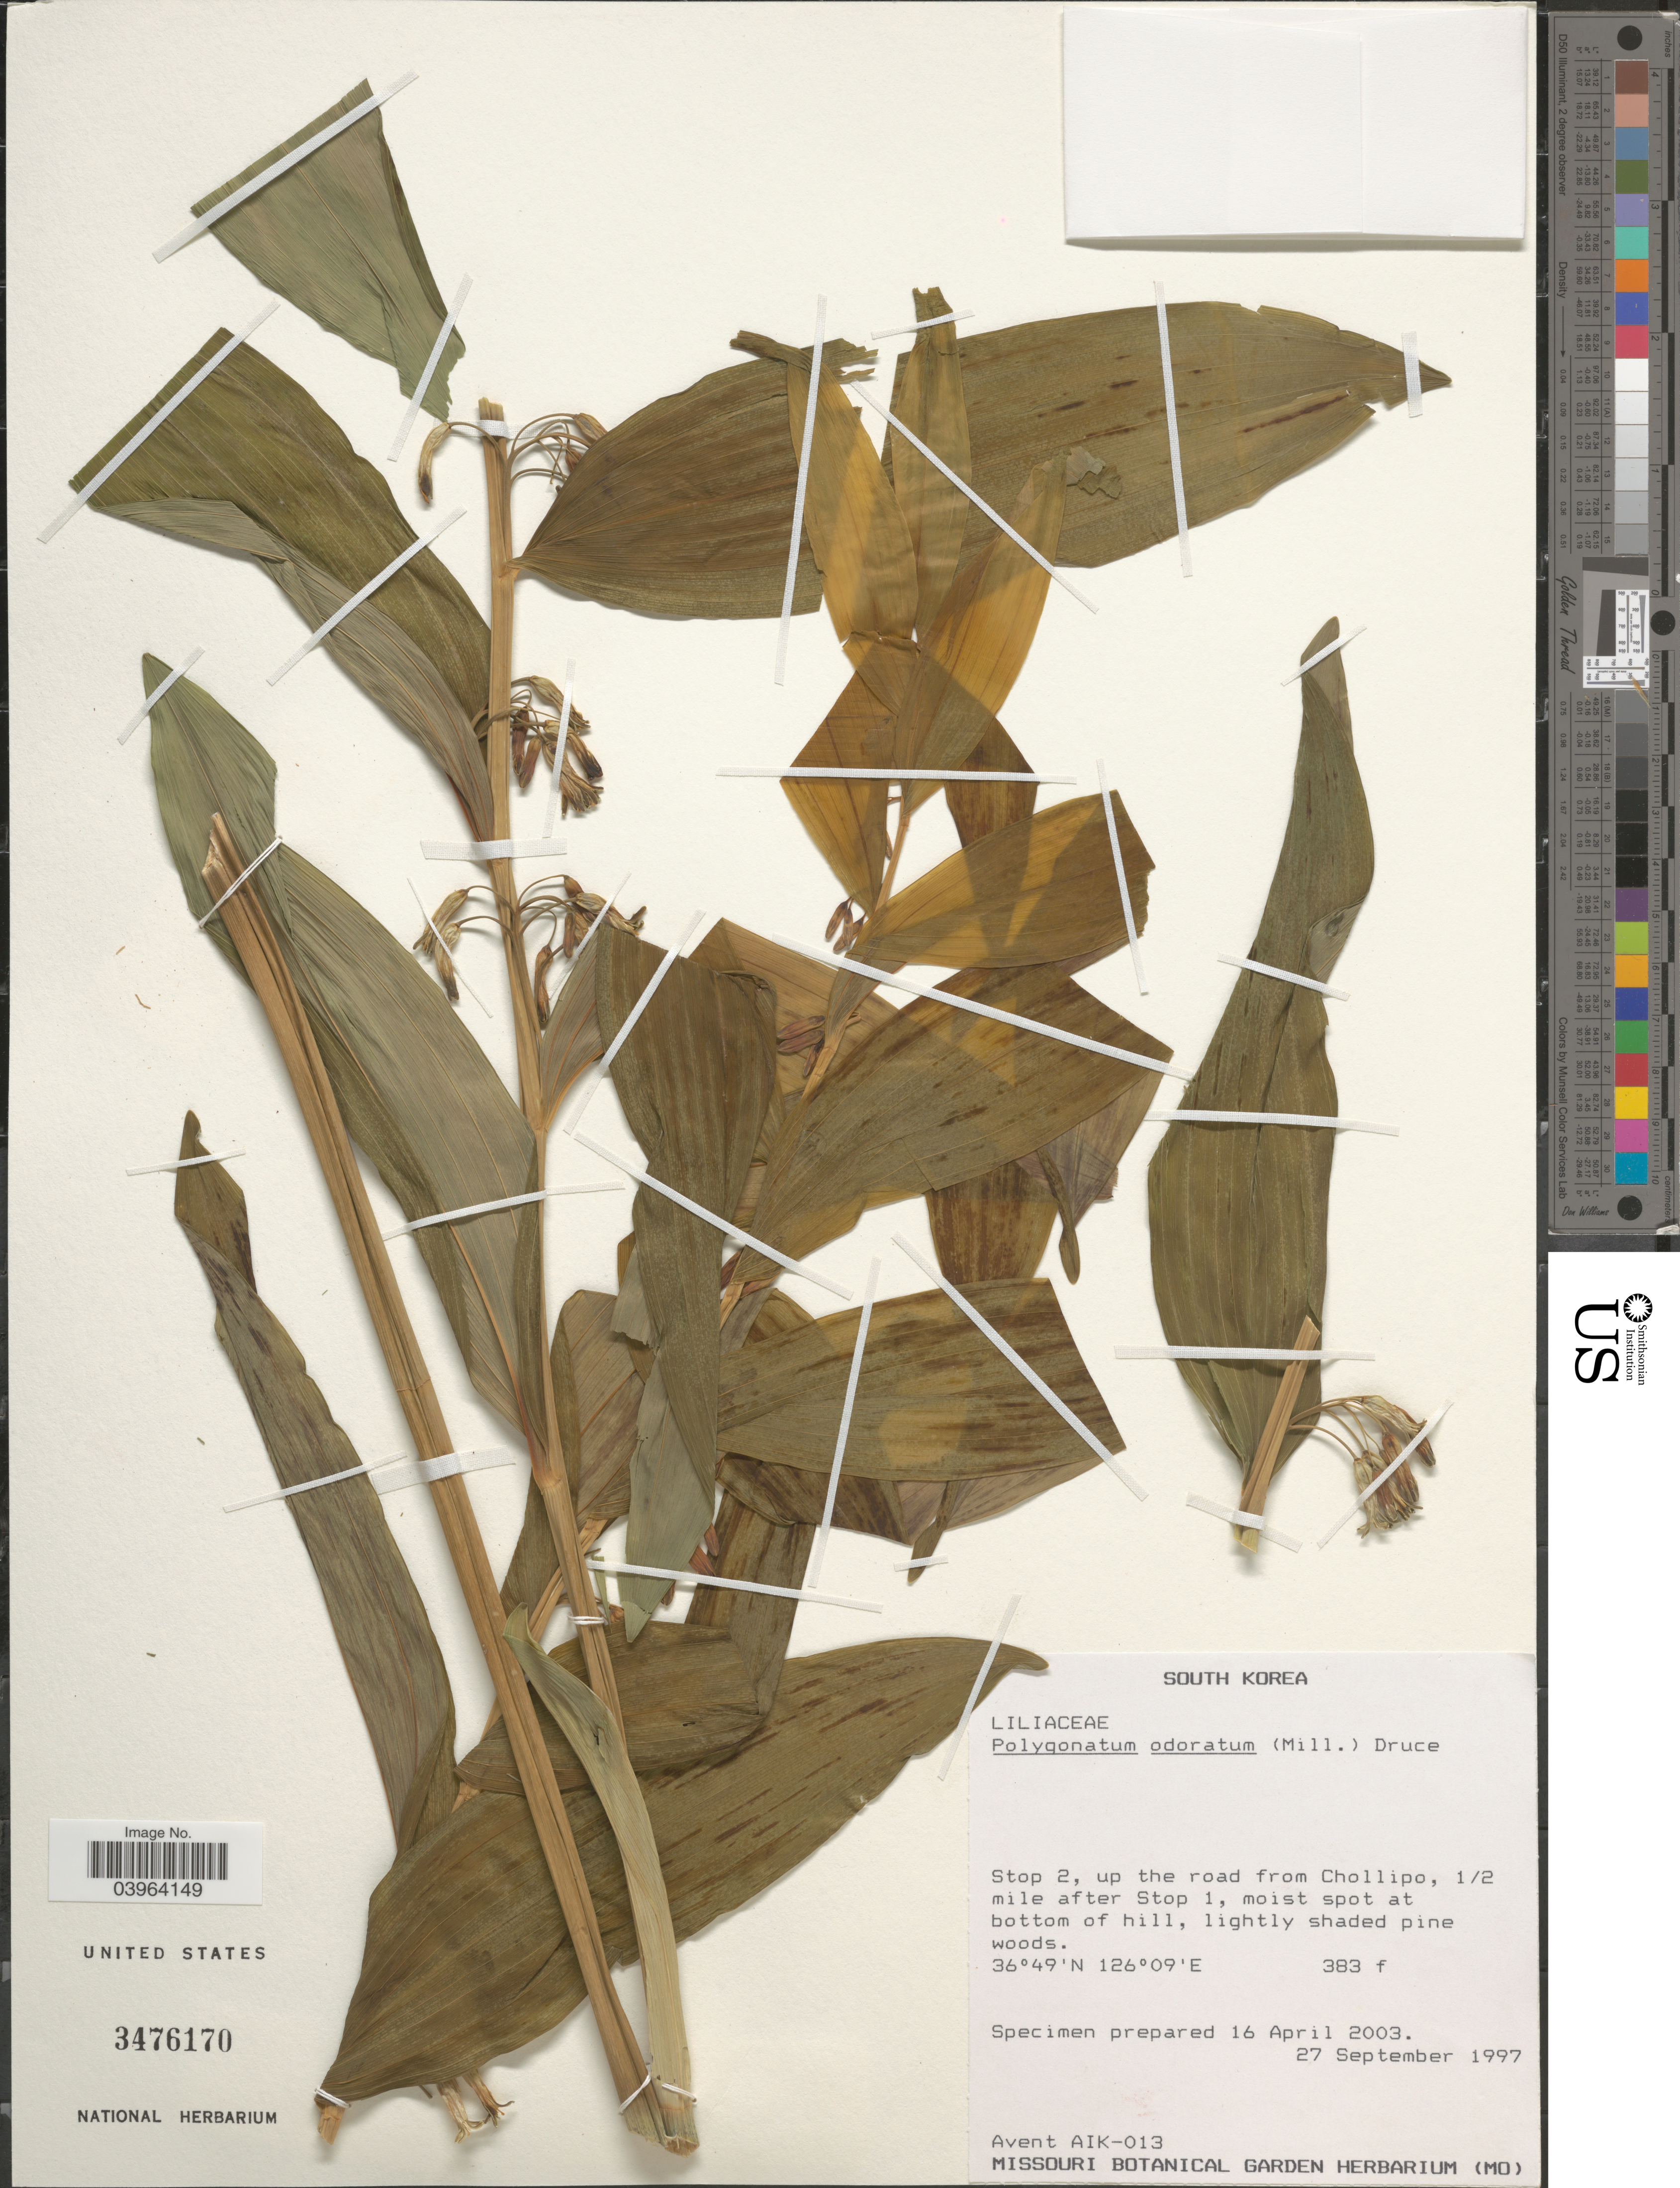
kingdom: Plantae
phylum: Tracheophyta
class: Liliopsida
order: Asparagales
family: Asparagaceae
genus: Polygonatum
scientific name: Polygonatum odoratum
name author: (Mill.) Druce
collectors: Avent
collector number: AIK-013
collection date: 1997-09-27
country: South Korea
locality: Stop 2, up the road from Chollipo, 1/2 mile after Stop 1.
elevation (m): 117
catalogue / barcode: US 3476170